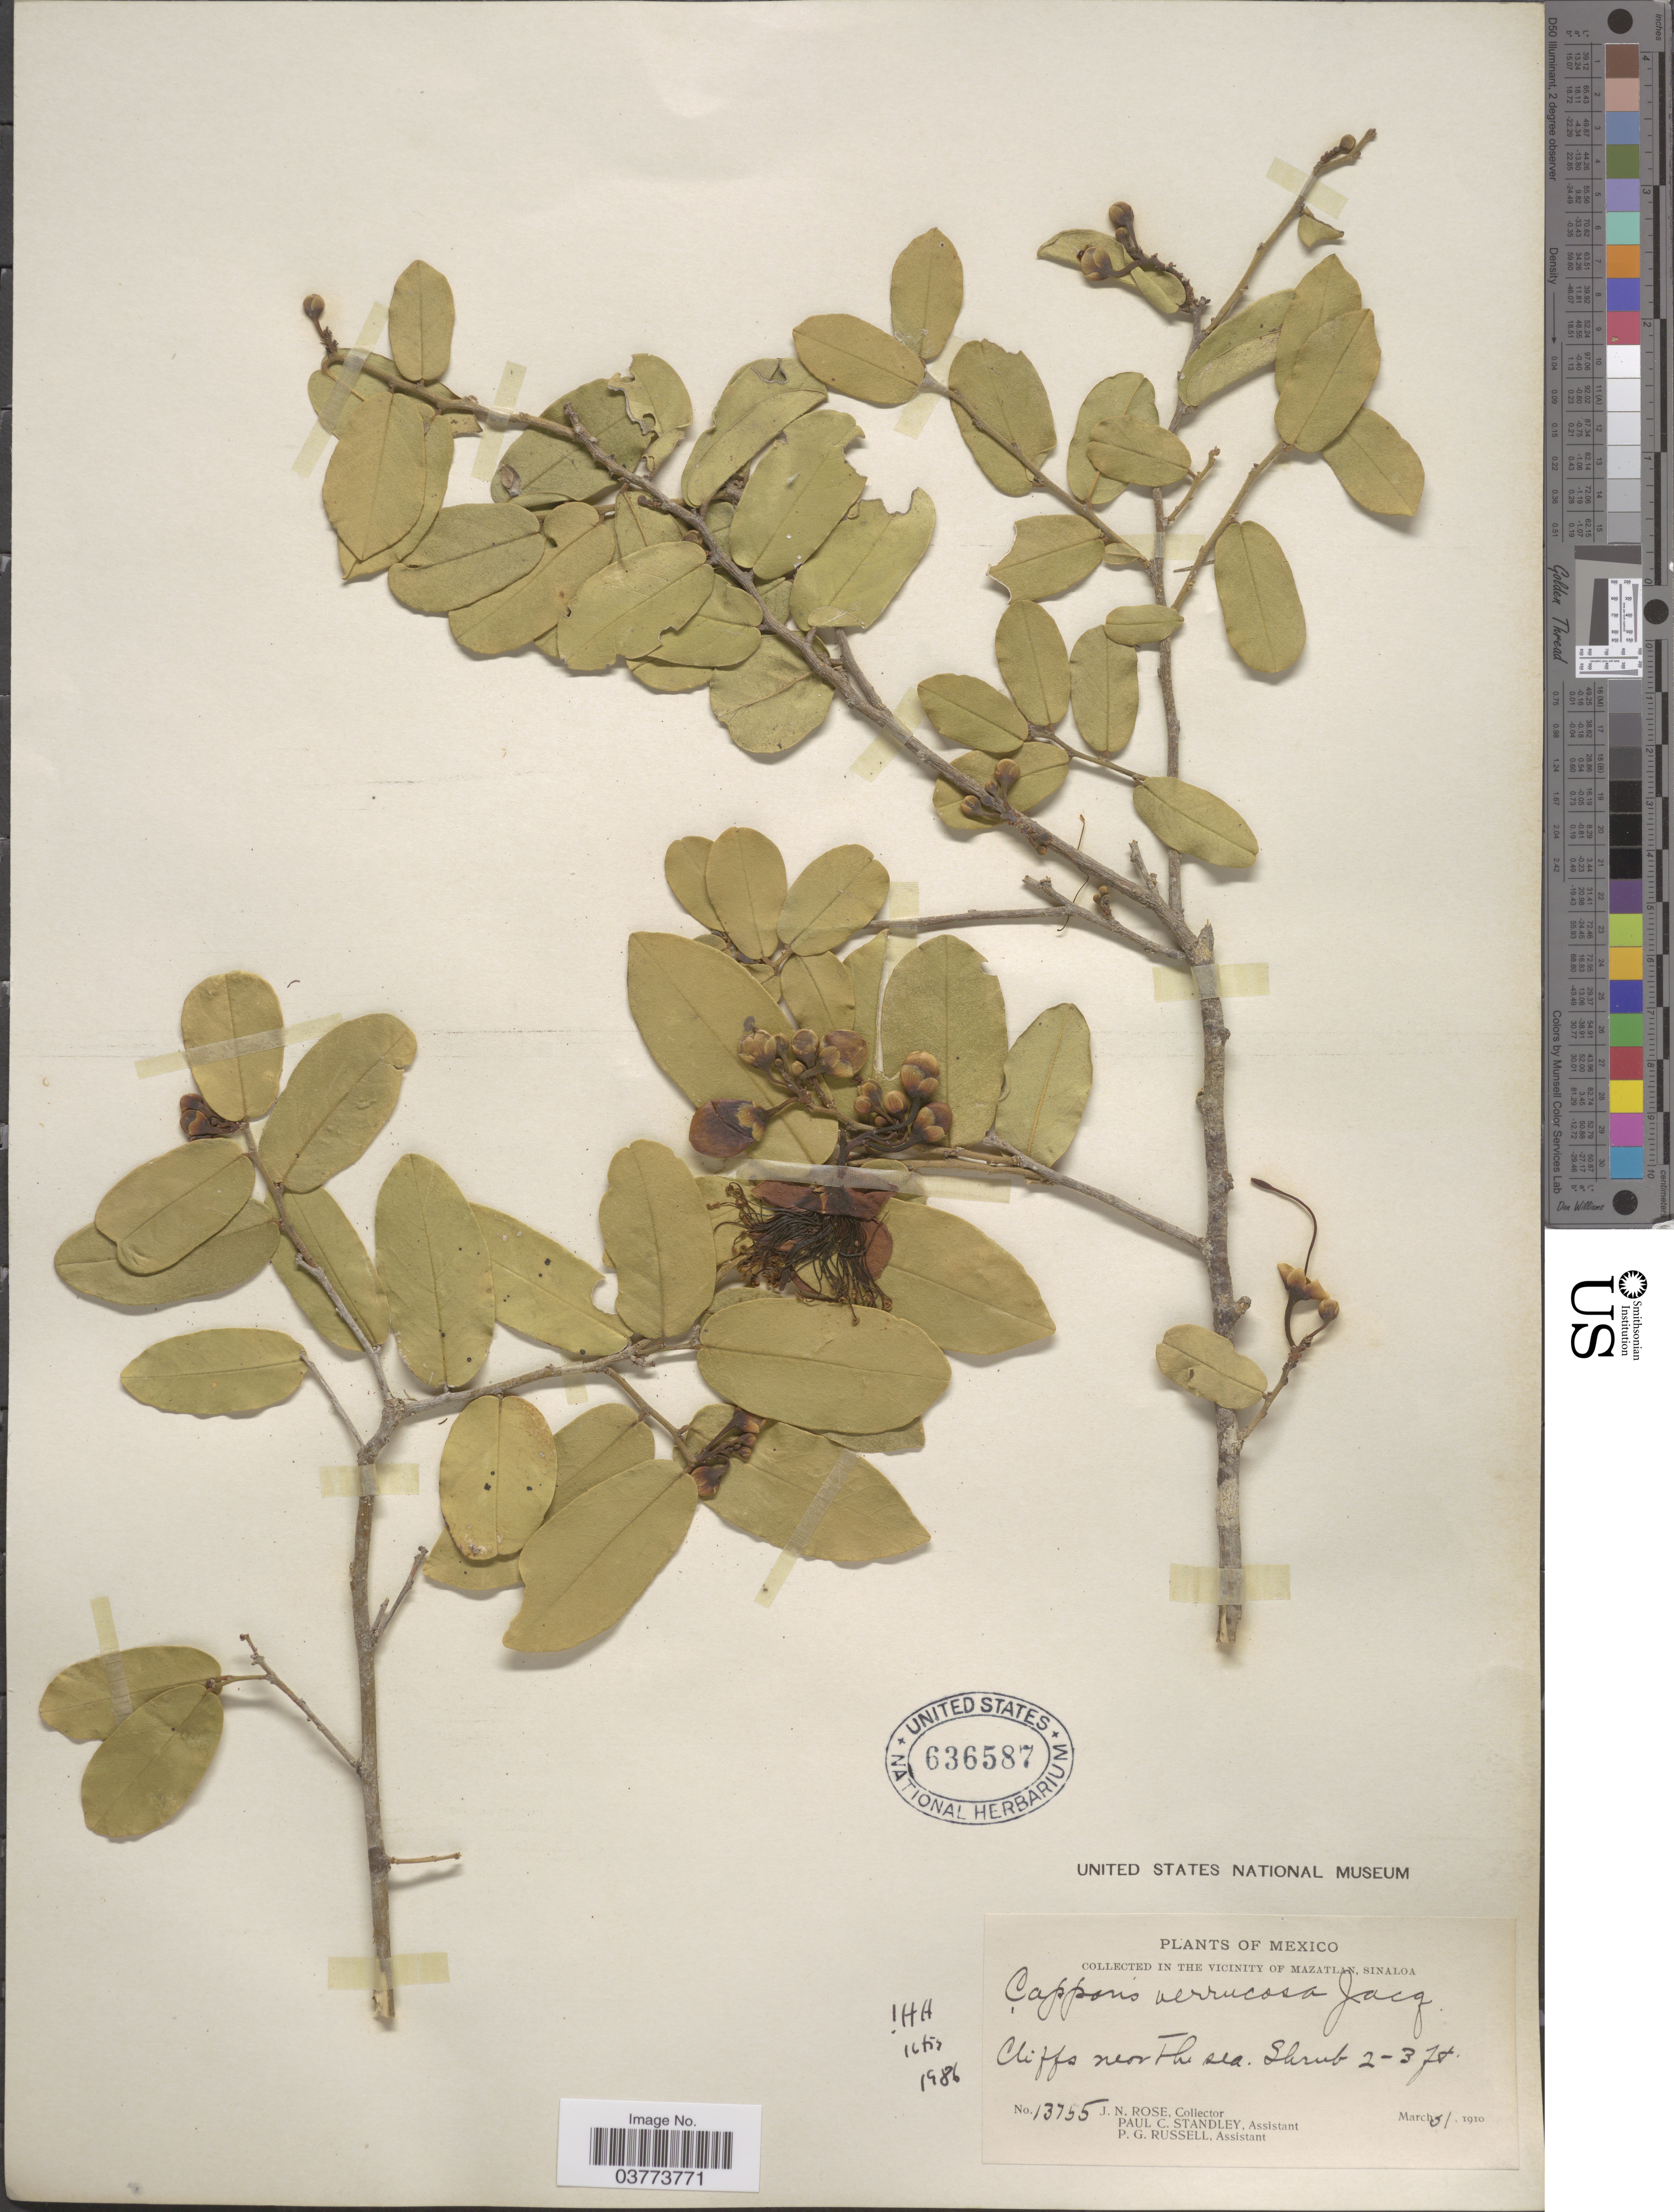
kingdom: Plantae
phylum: Tracheophyta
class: Magnoliopsida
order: Brassicales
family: Capparaceae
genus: Cynophalla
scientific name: Cynophalla verrucosa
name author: (Jacq.) J. Presl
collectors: J. N. Rose, P. C. Standley & P. G. Russell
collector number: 13755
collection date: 1910-03-31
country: Mexico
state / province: Sinaloa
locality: In The vicinity of Mazatlan.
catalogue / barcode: US 636587